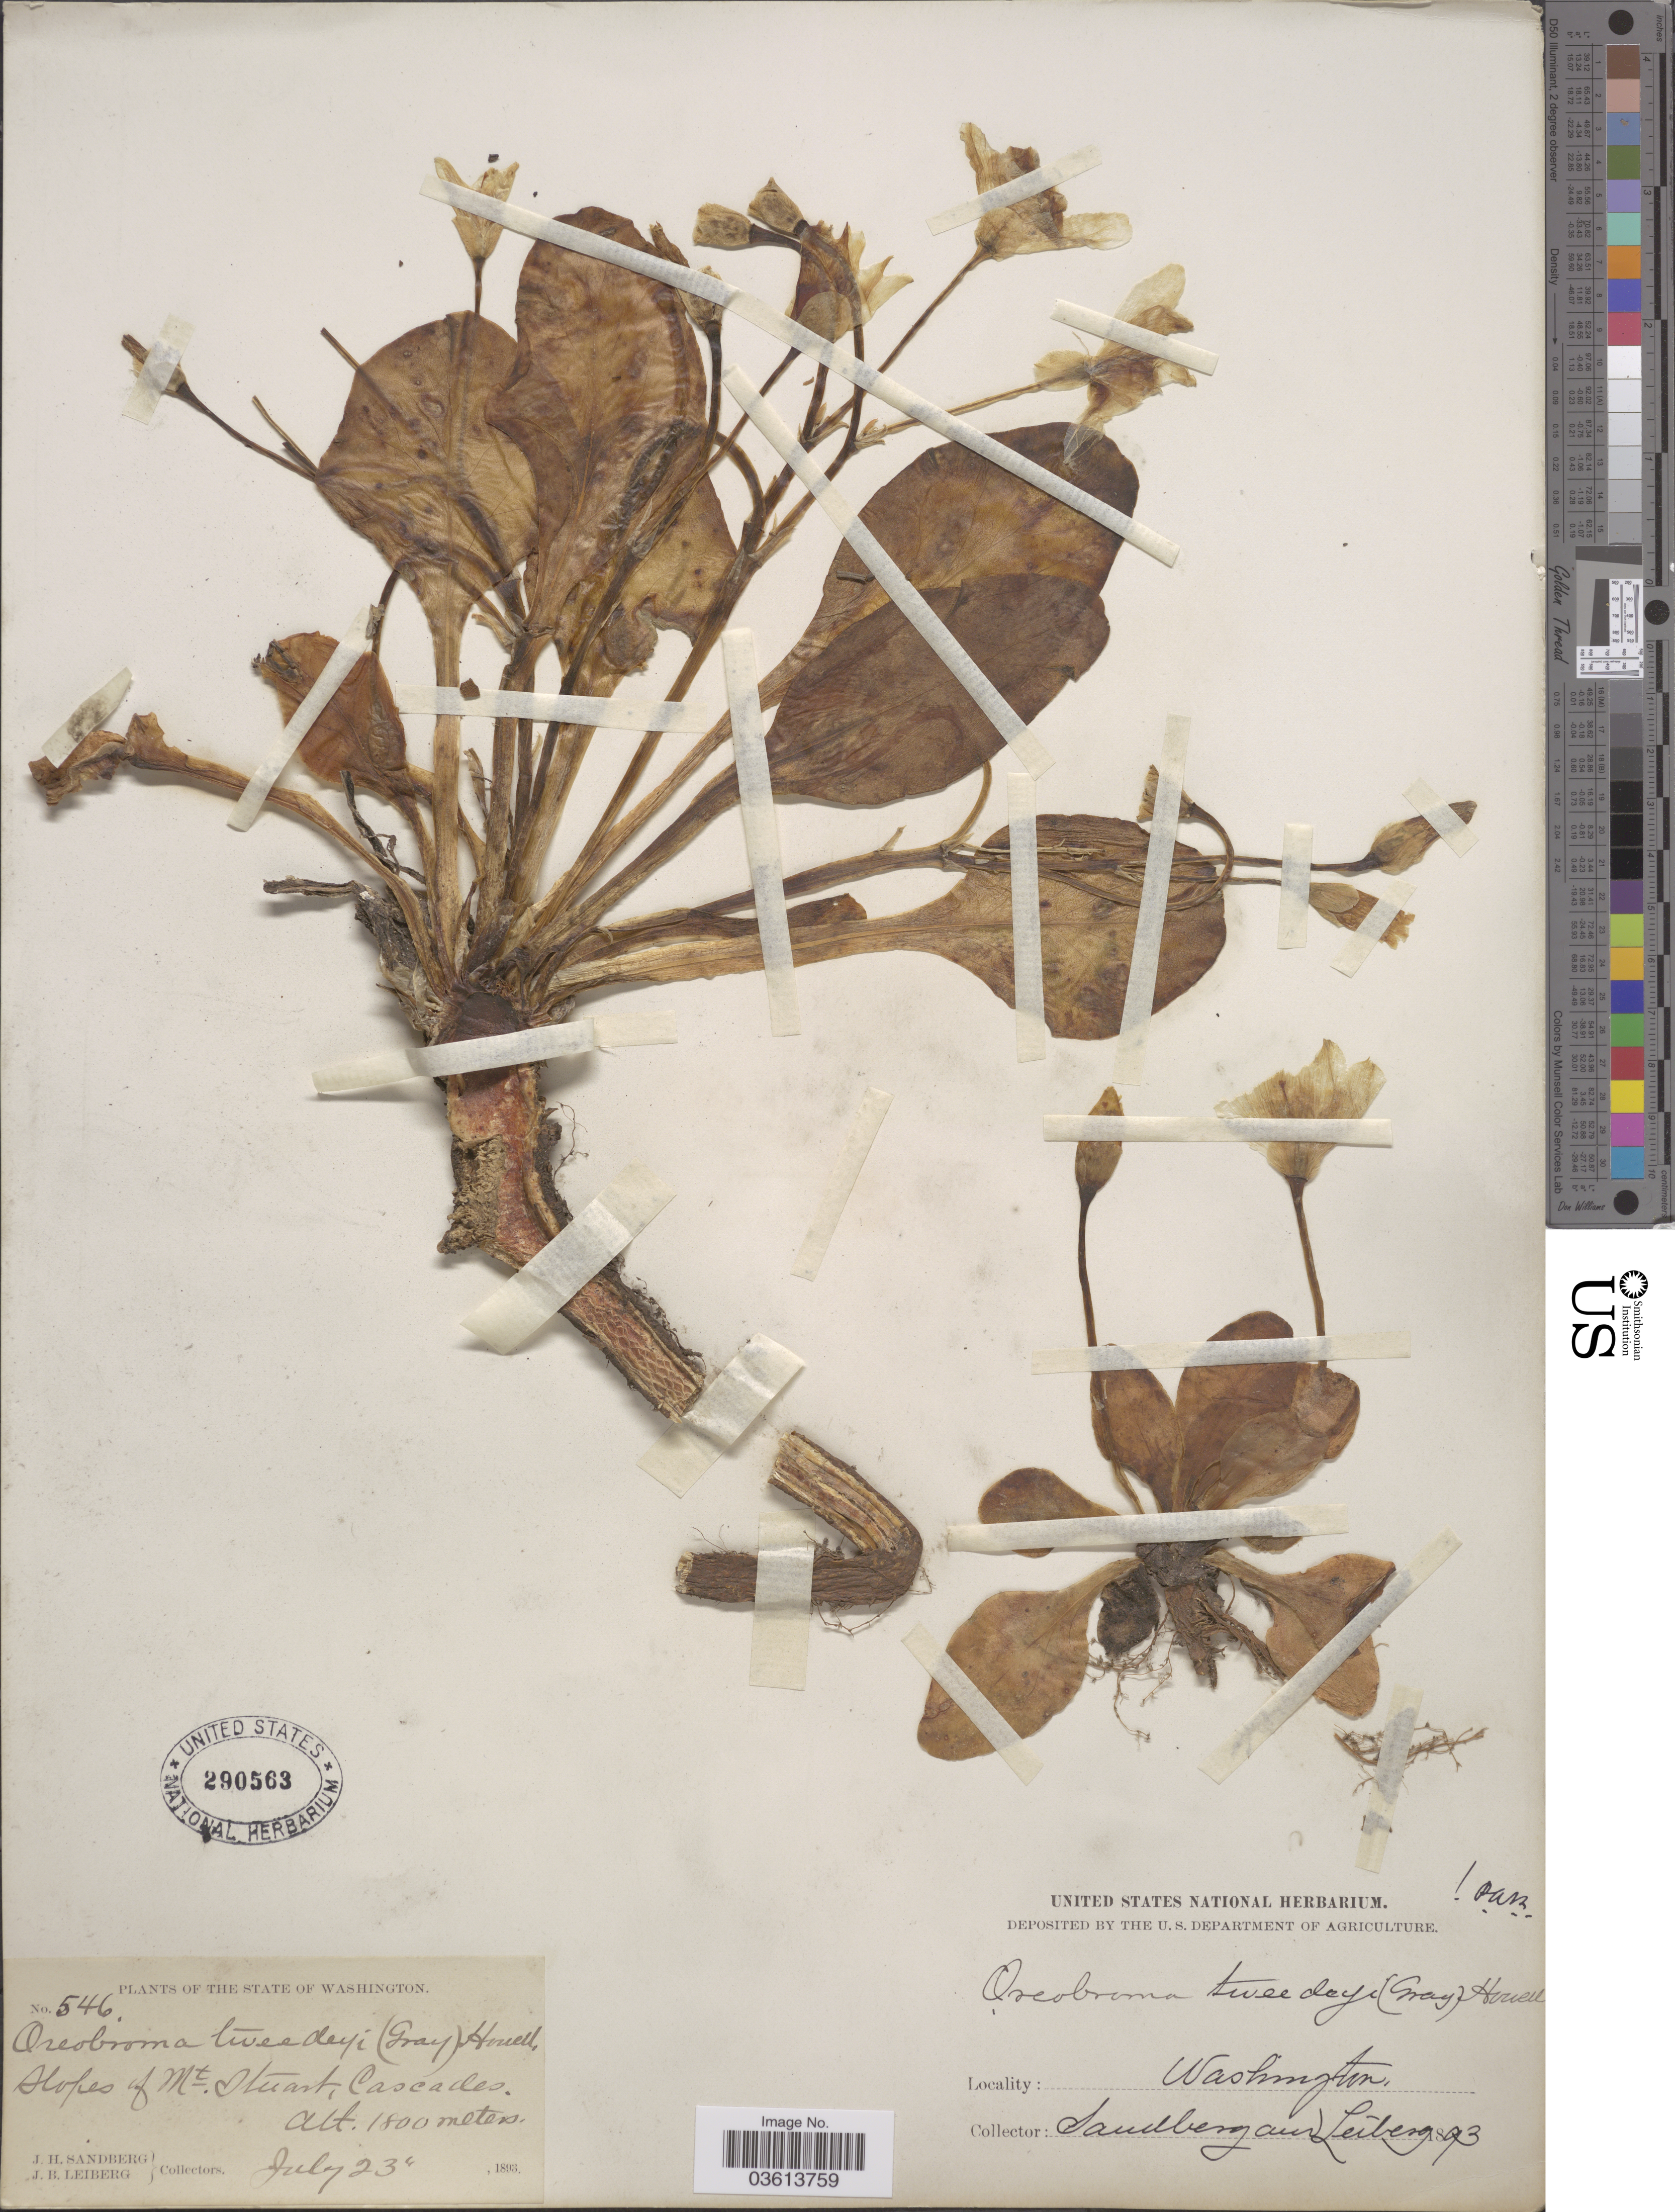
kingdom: Plantae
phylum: Tracheophyta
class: Magnoliopsida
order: Caryophyllales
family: Montiaceae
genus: Lewisiopsis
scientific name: Lewisiopsis tweedyi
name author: (A. Gray) Govaerts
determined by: Strong, Mark T., (BOT), Smithsonian Institution - National Museum of Natural History (UNITED STATES)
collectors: J. H. Sandberg & J. B. Leiberg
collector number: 546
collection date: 1893-07-23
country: United States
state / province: Washington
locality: Slopes of Mt. Stuart, Cascades.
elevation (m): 1800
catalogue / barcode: US 290563